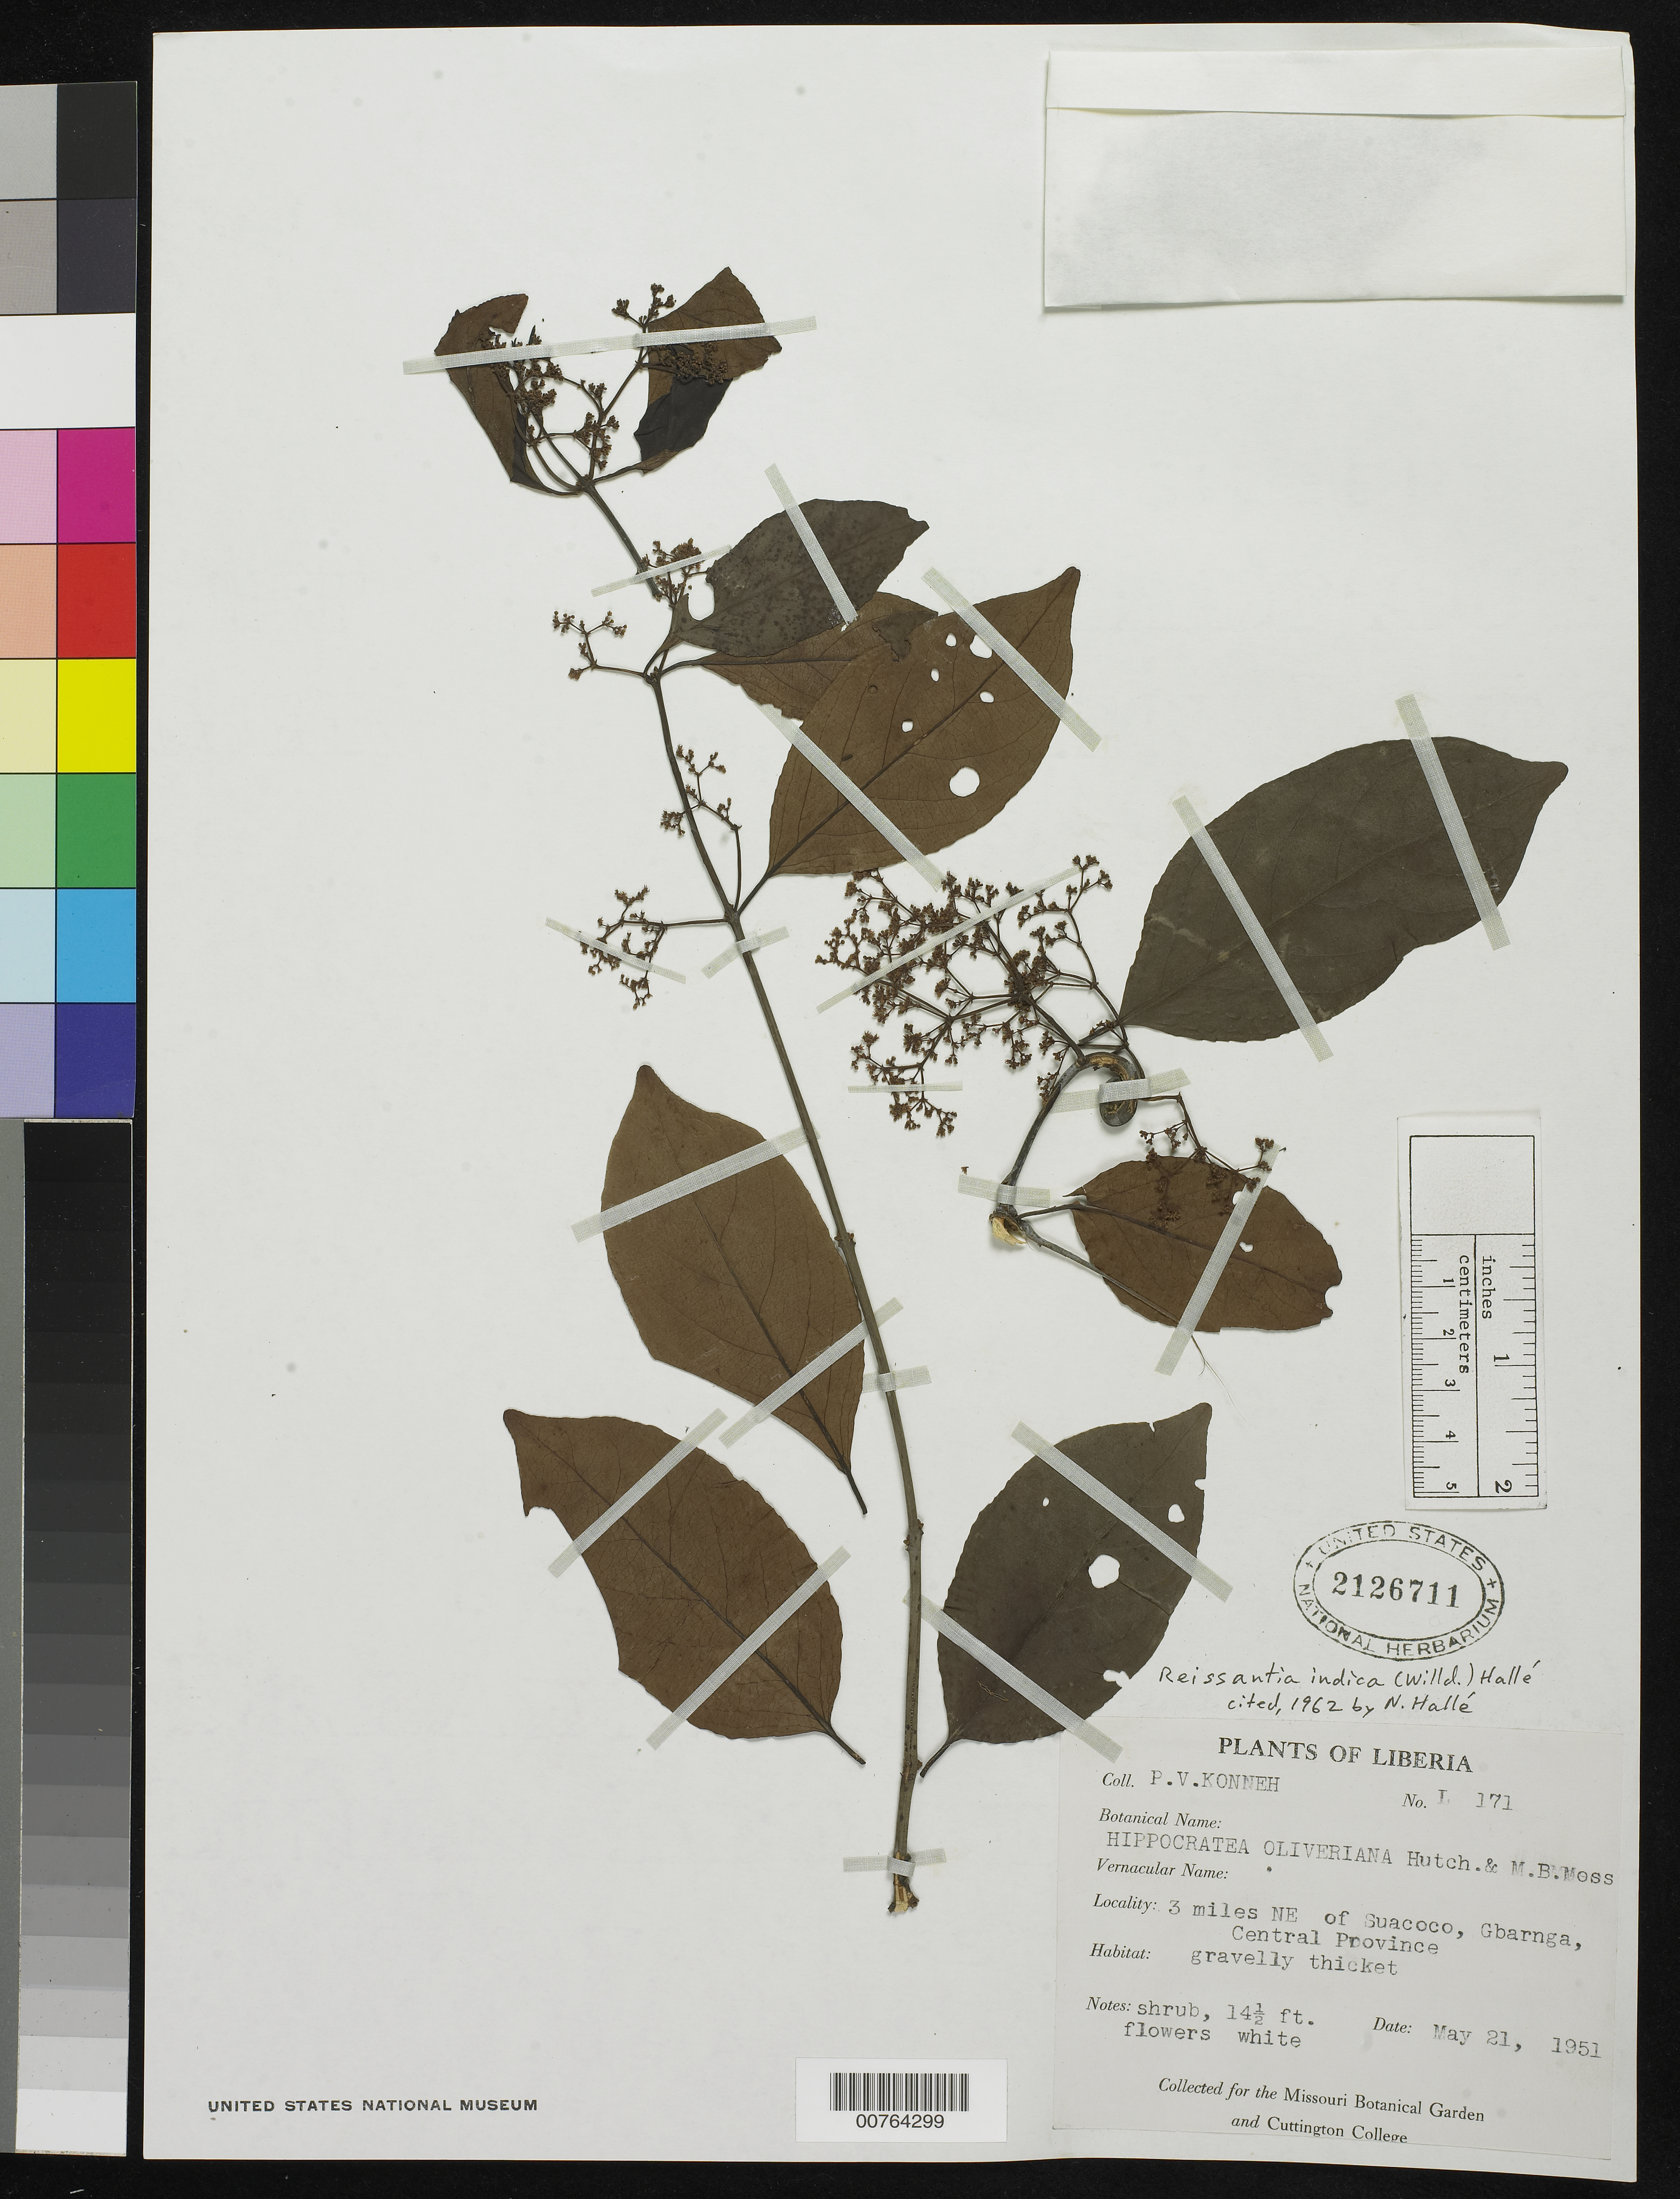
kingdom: Plantae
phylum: Tracheophyta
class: Magnoliopsida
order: Celastrales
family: Celastraceae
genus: Hippocratea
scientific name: Hippocratea indica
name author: Willd.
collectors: P. Konneh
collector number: L171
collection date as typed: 21 May 1951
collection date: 1951-05-21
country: Liberia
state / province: Bong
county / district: Gbarnga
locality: Central Province: 3 miles NE of Suacoco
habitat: gravelly thicket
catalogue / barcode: US 2126711